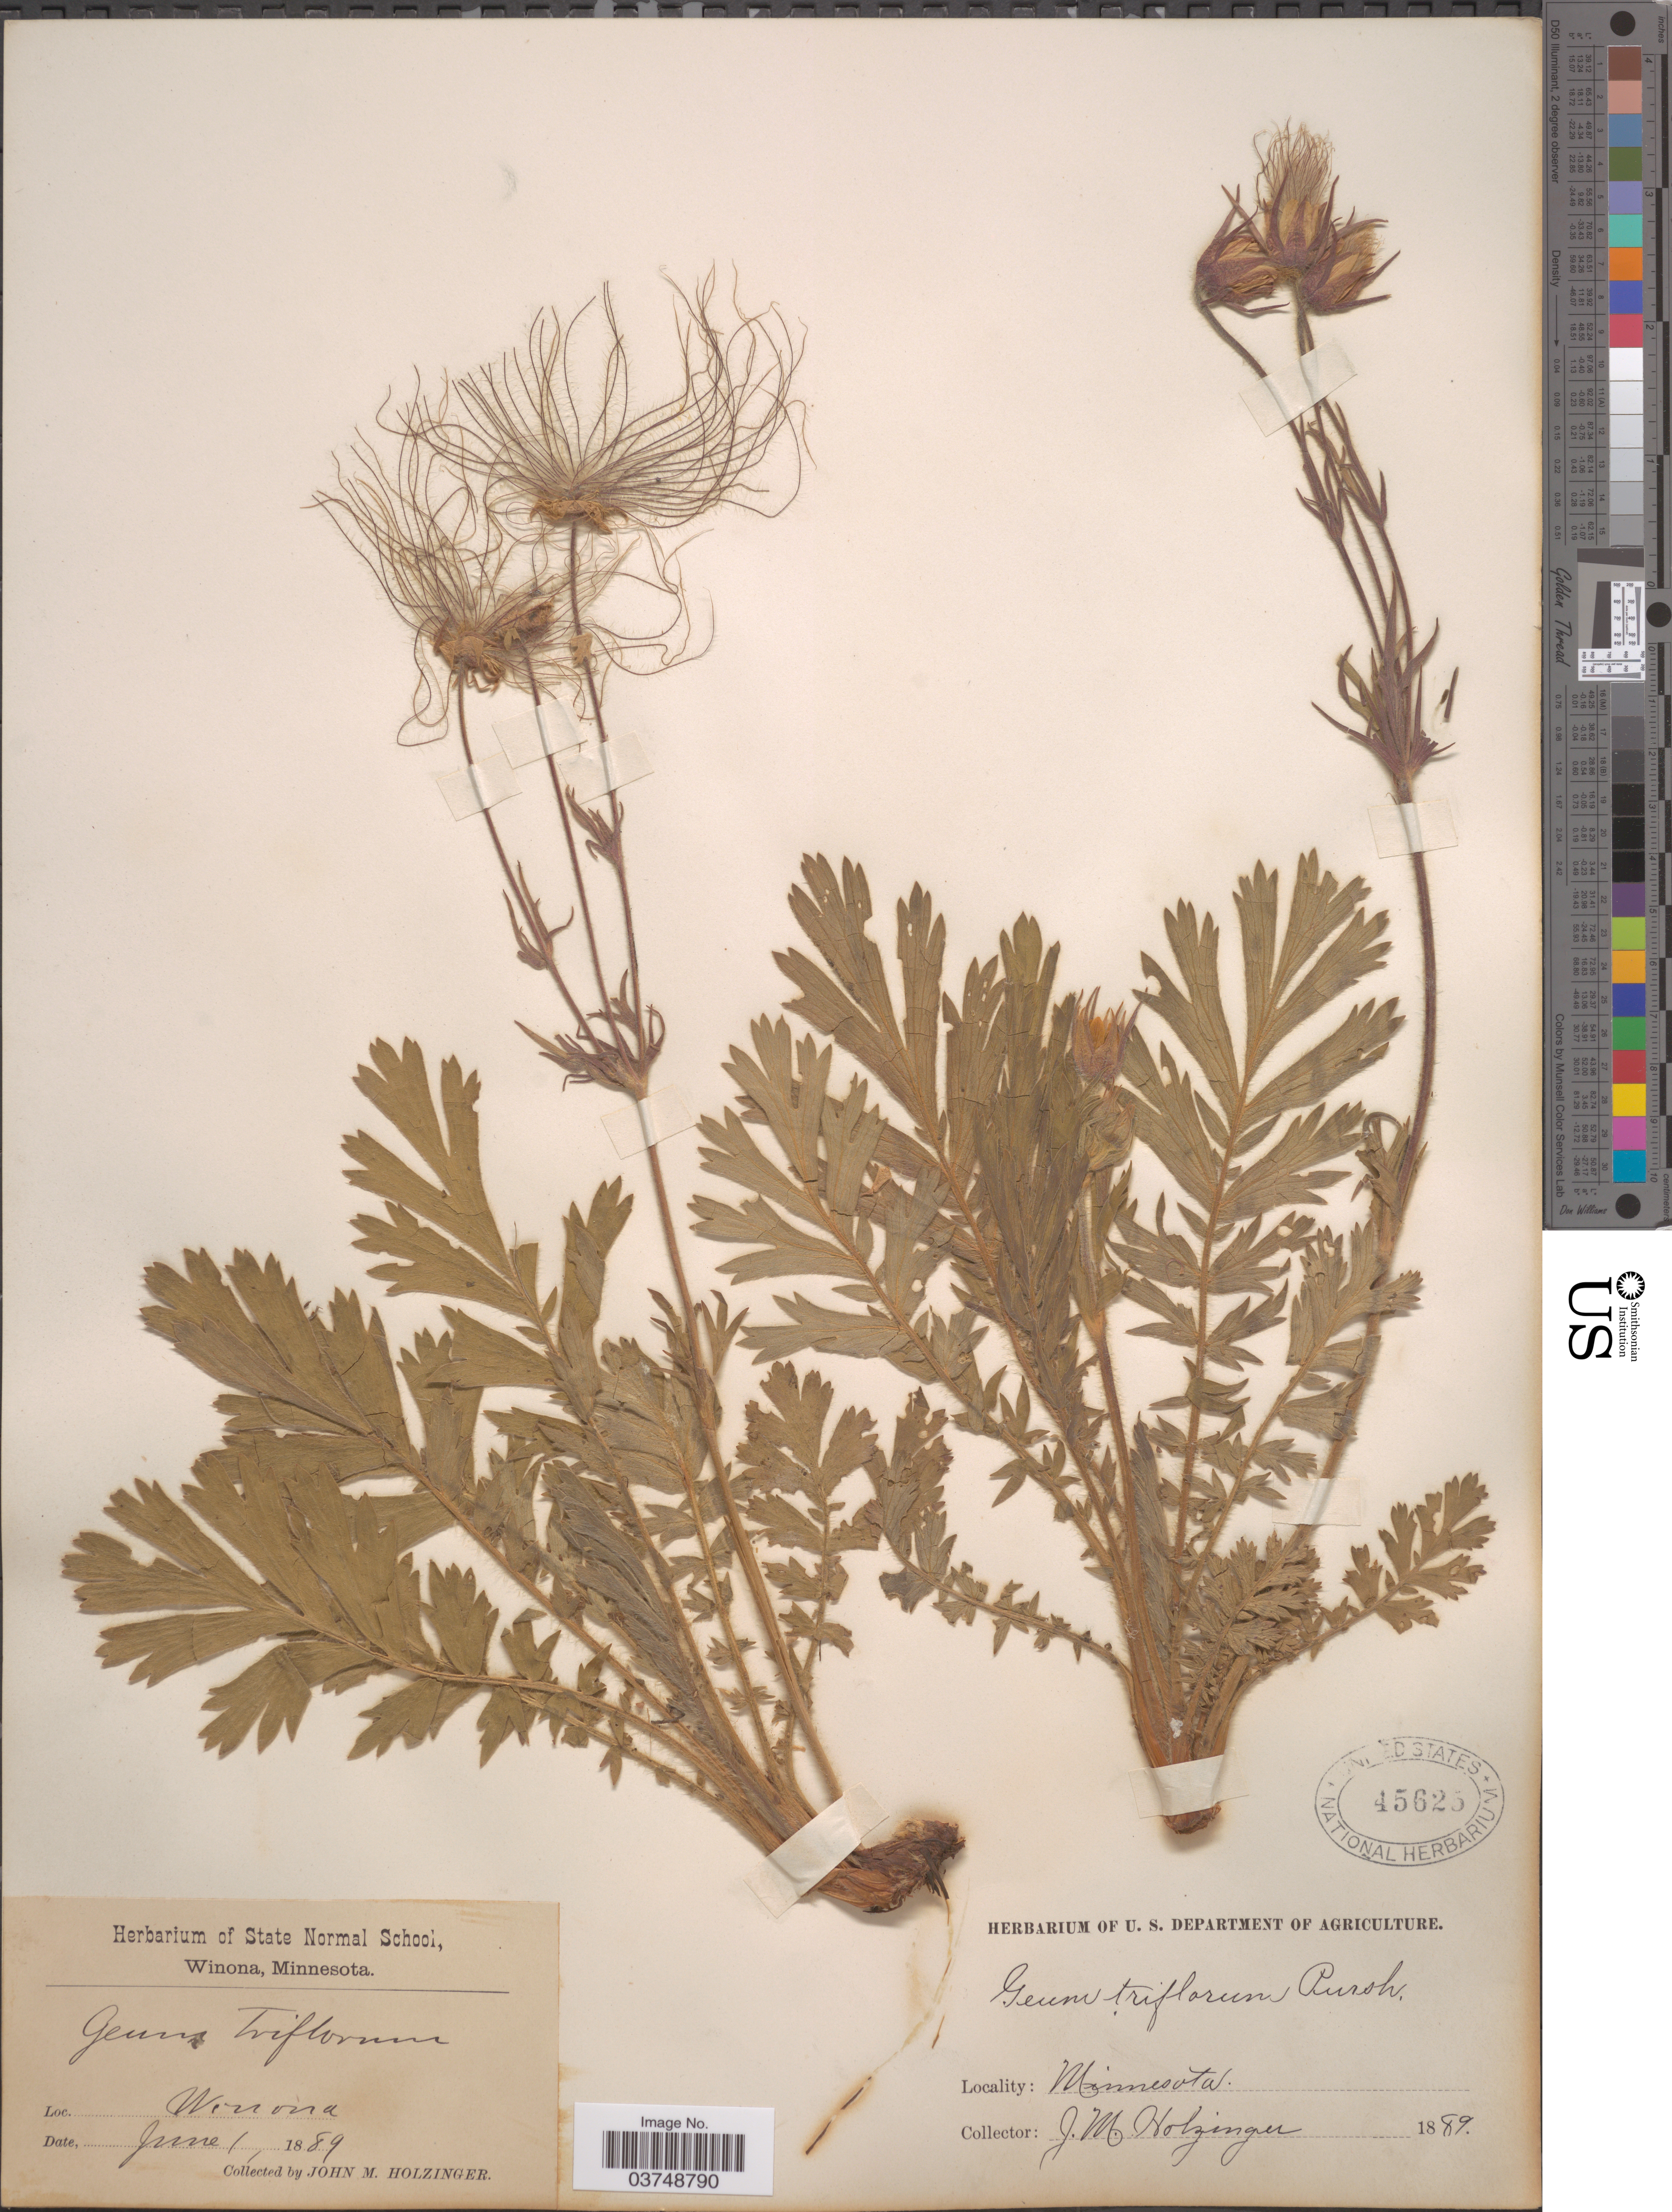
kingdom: Plantae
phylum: Tracheophyta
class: Magnoliopsida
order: Rosales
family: Rosaceae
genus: Geum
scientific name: Geum triflorum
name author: Pursh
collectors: J. M. Holzinger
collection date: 1889-06-01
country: United States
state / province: Minnesota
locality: Winona.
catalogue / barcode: US 45625